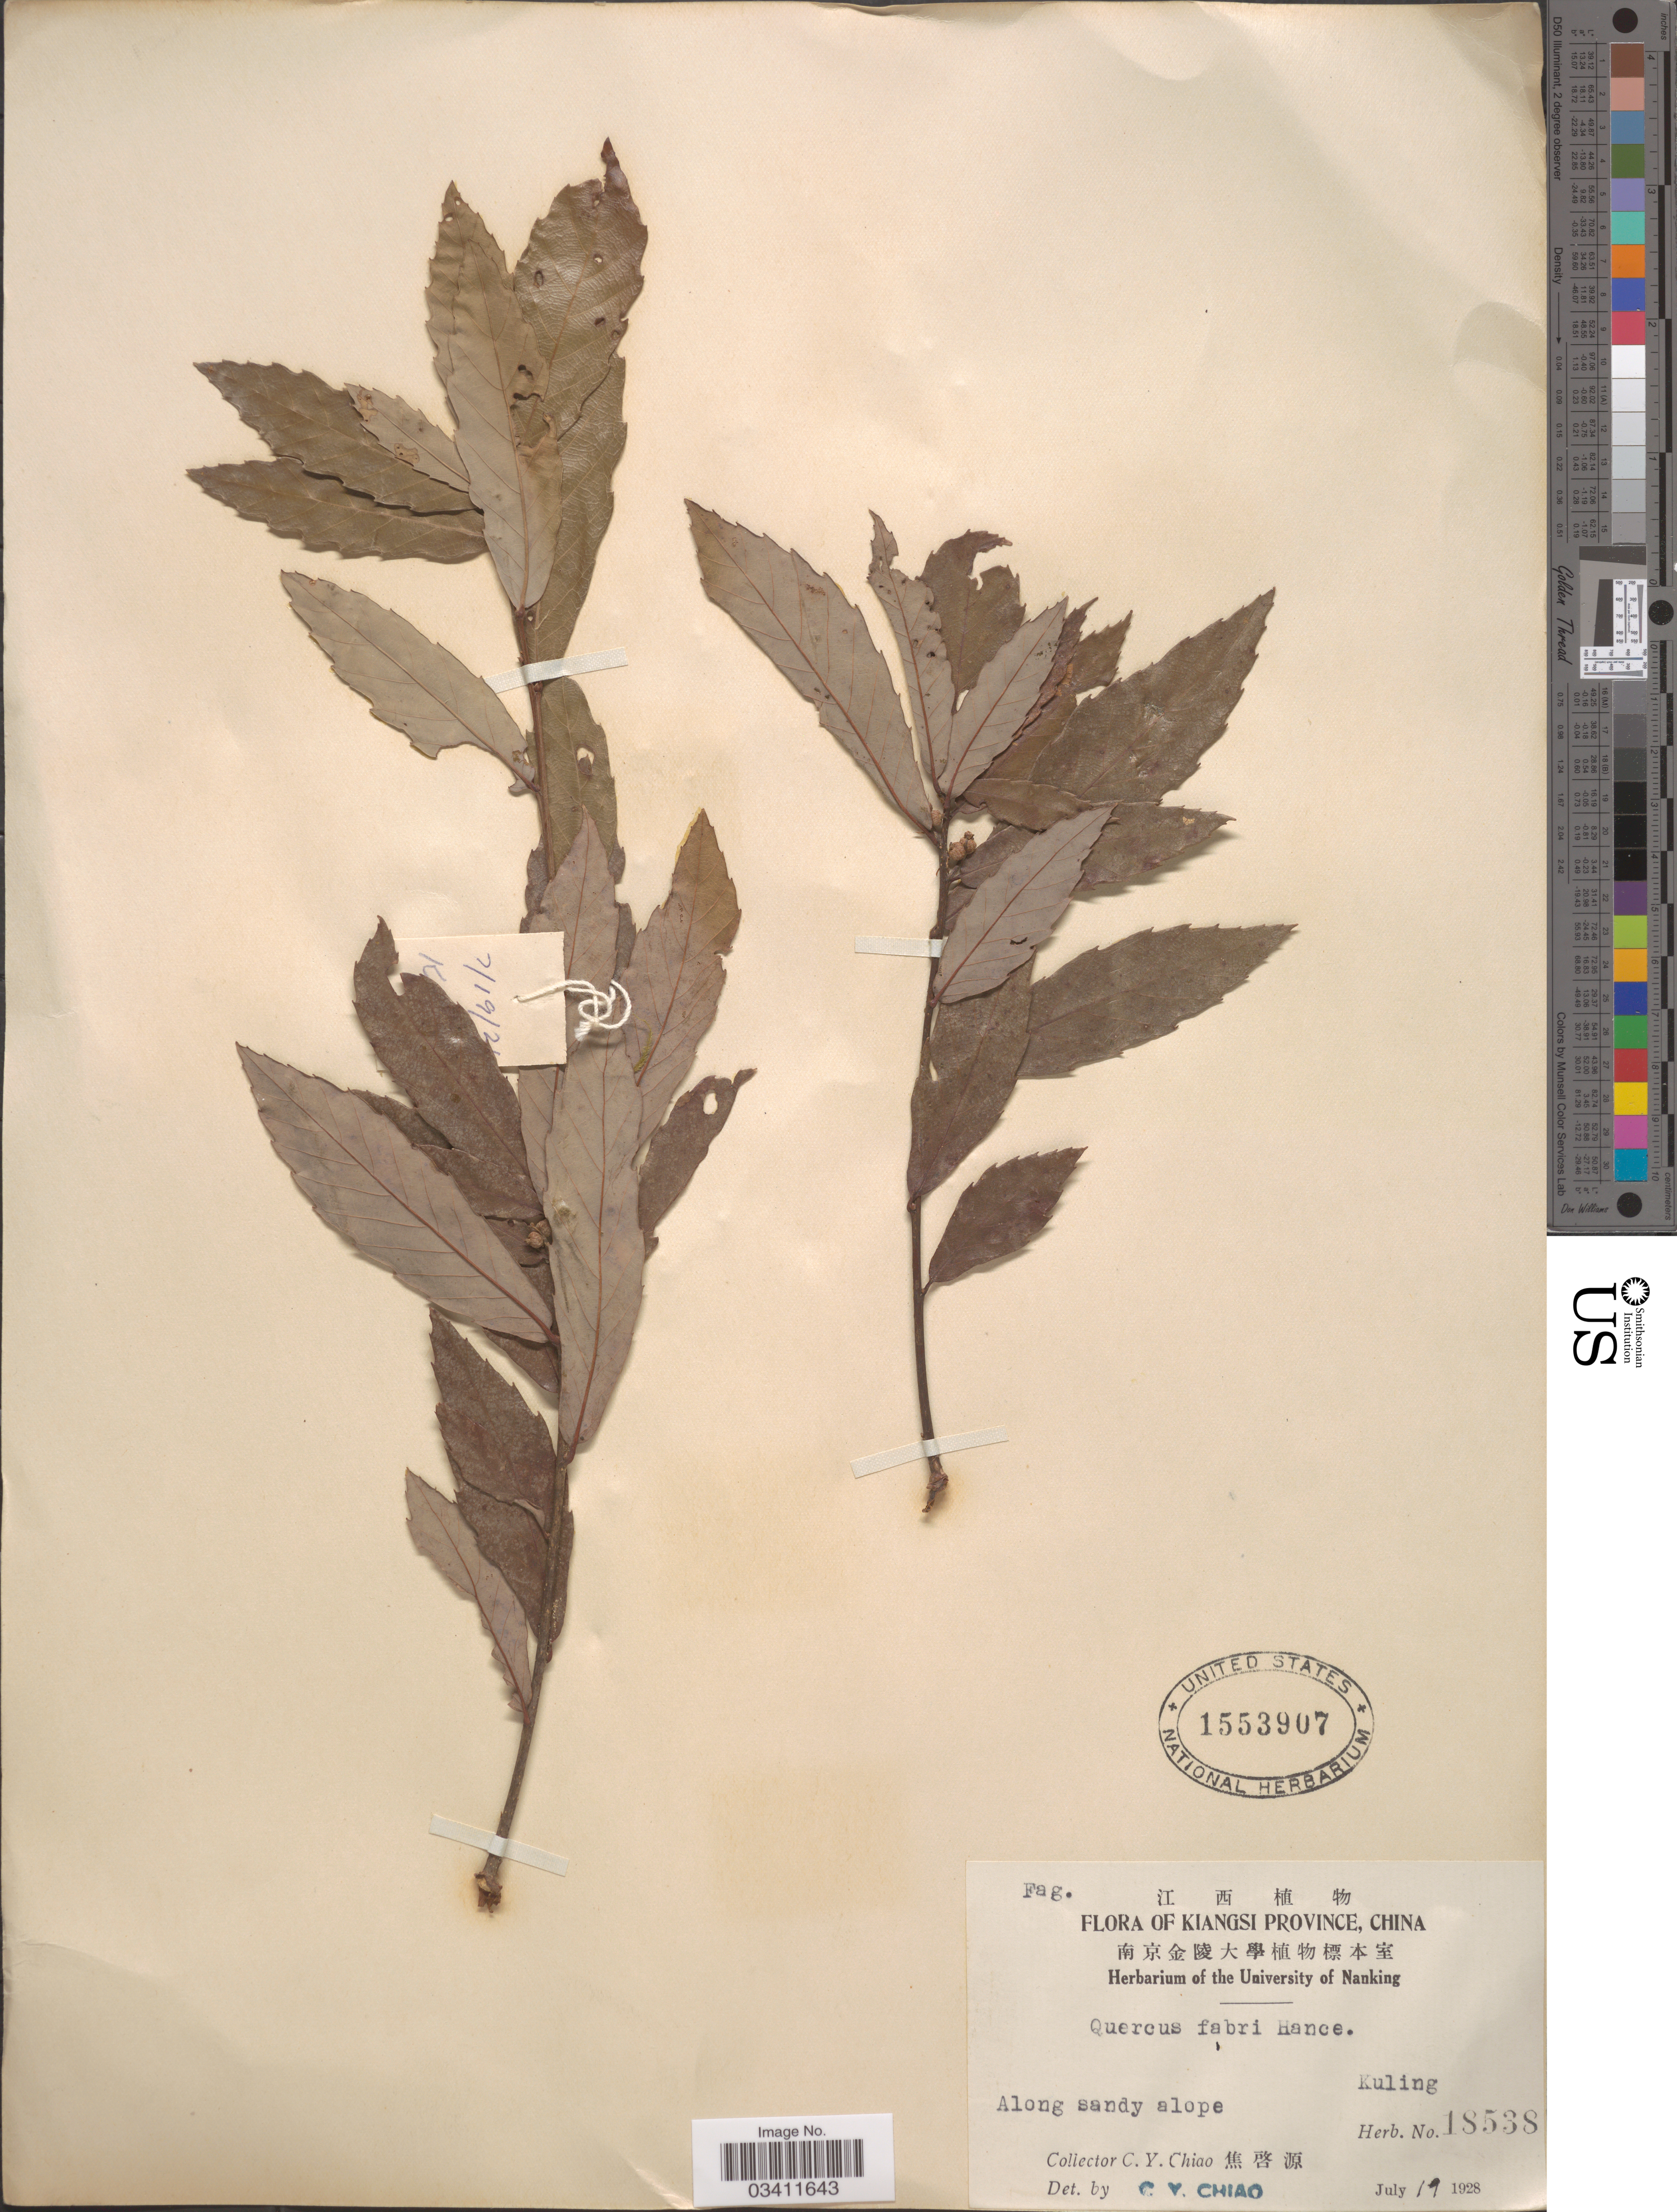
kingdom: Plantae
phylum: Tracheophyta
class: Magnoliopsida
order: Fagales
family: Fagaceae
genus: Quercus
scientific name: Quercus fabrei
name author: Hance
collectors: C. Y. Chiao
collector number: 18538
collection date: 1928-07-19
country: China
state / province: Jiangxi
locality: Kiangsi Province. Kuling.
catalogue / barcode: US 1553907